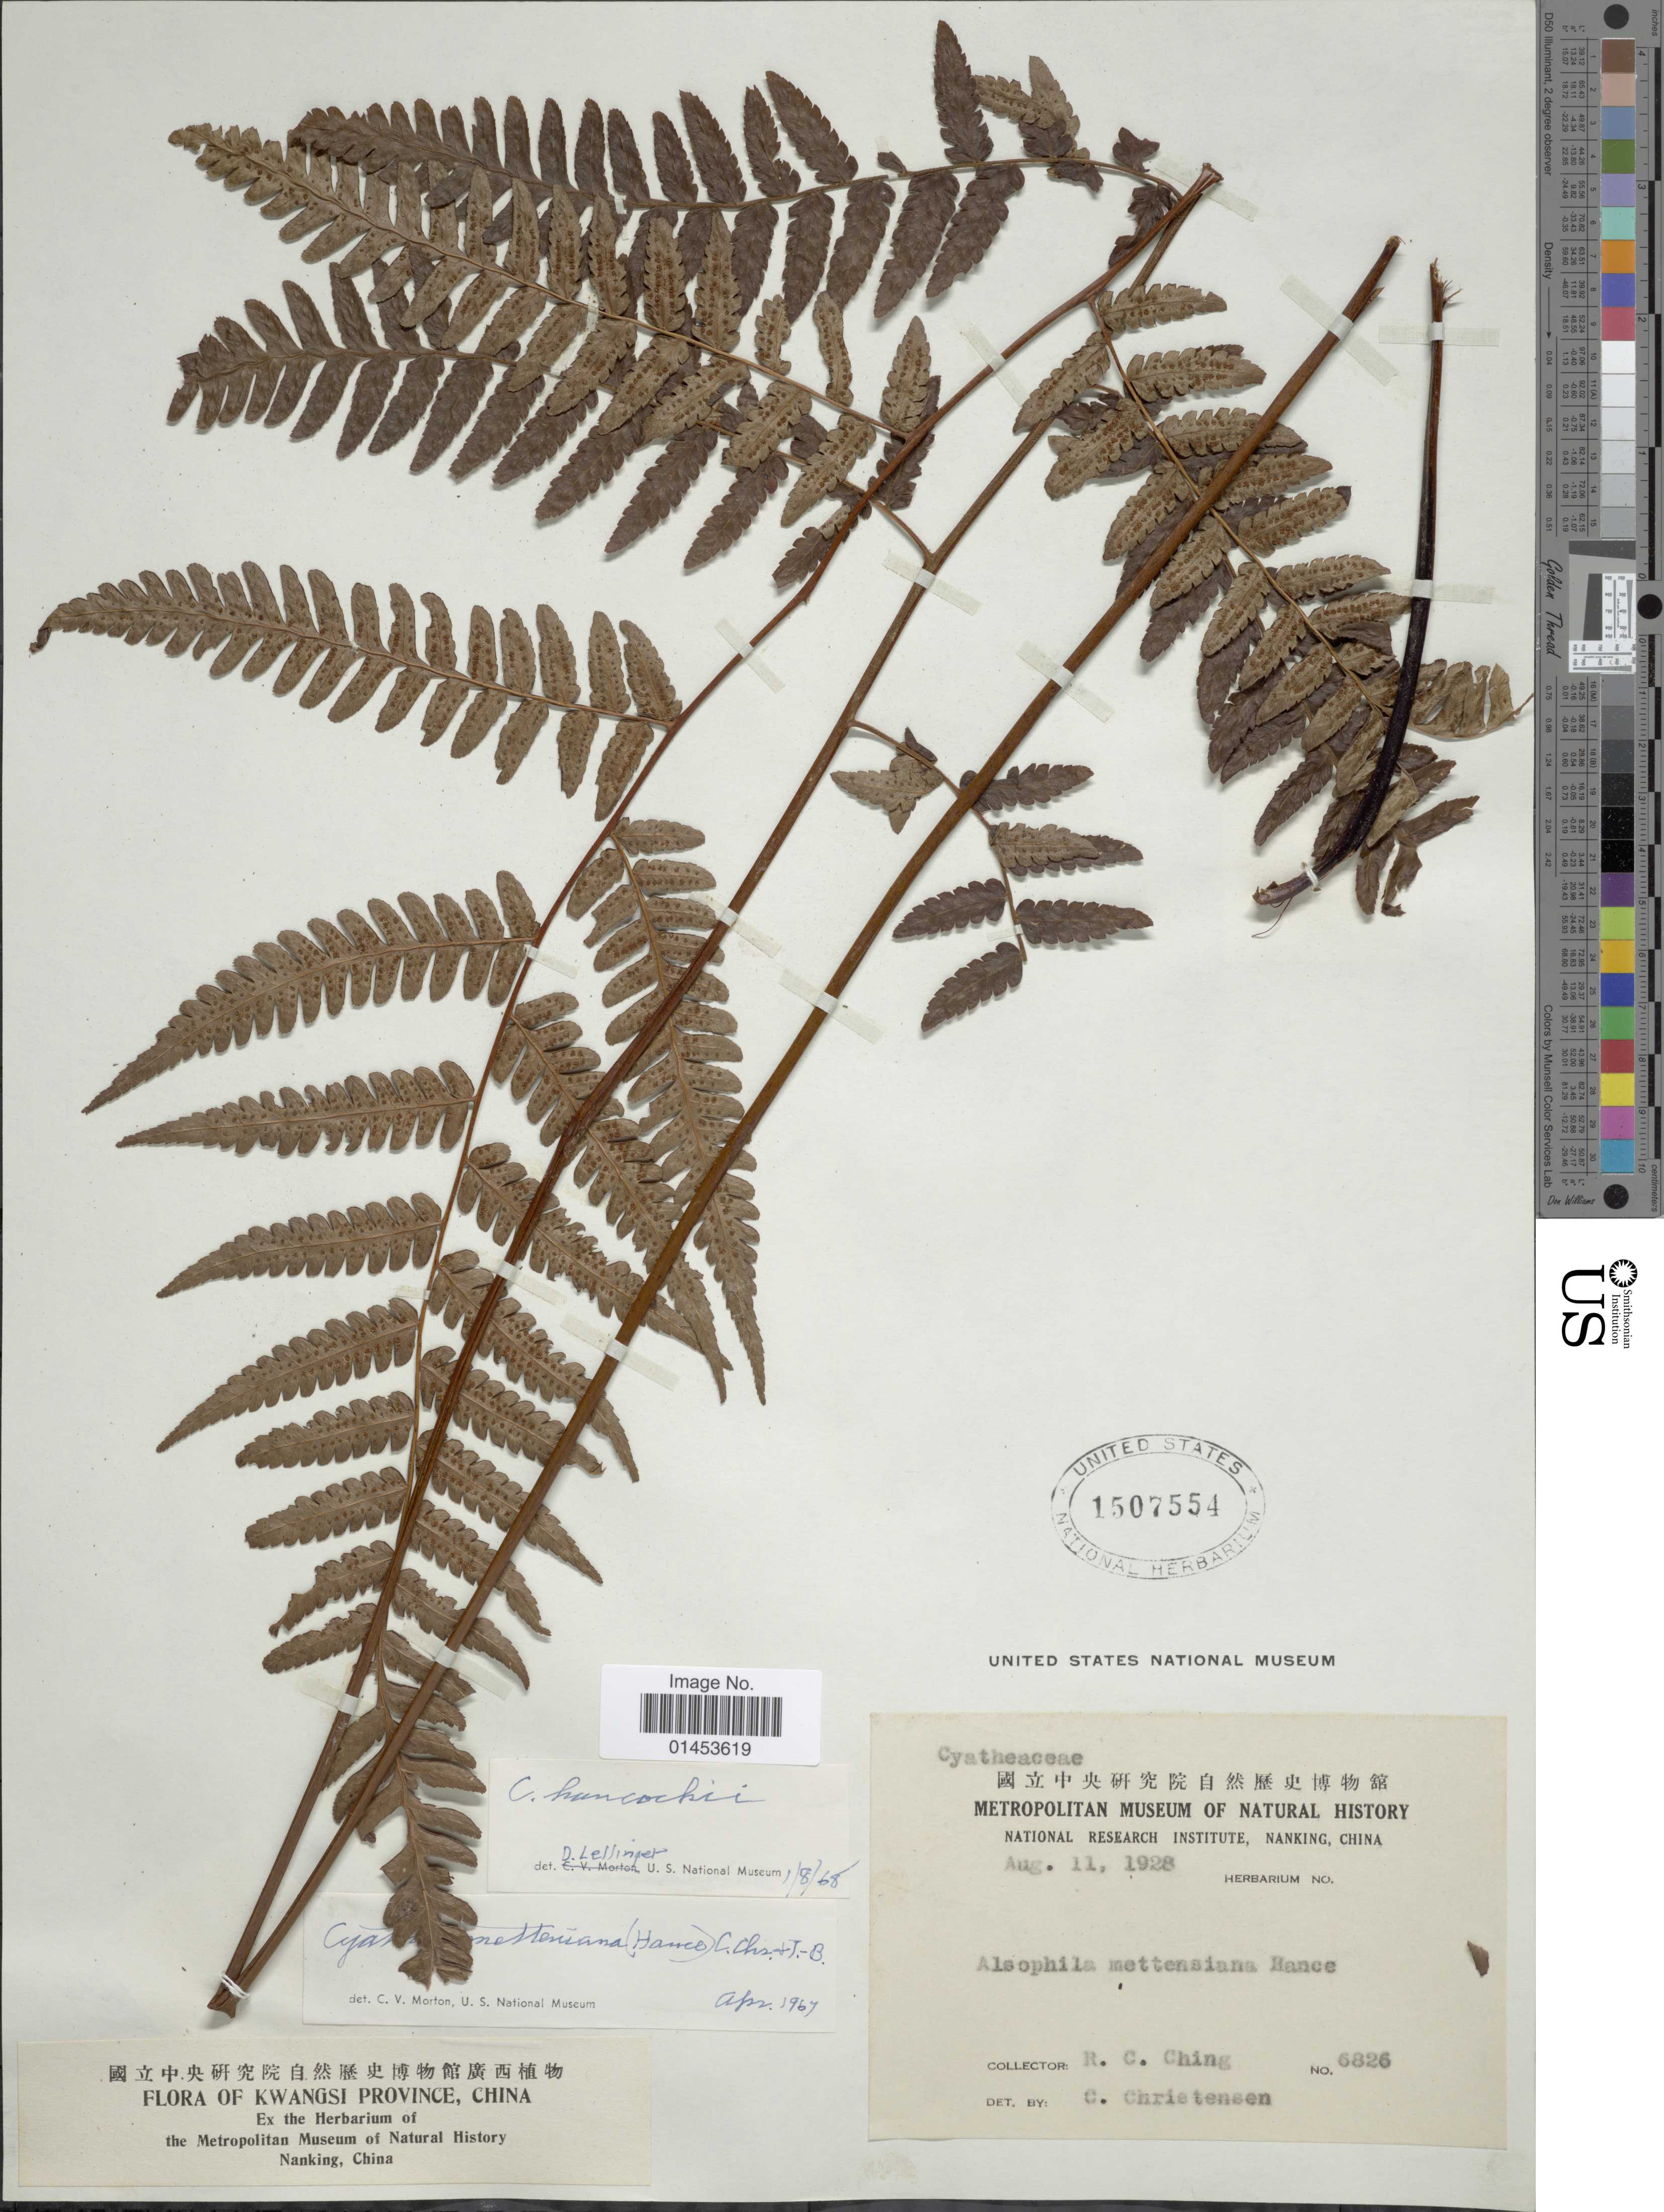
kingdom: Plantae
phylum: Tracheophyta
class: Polypodiopsida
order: Cyatheales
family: Cyatheaceae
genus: Cyathea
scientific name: Cyathea hancockii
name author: Copel.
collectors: R. C. Ching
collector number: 6826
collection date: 1928-08-11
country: China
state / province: Guangxi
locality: Kwangsi province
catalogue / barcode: US 1507554